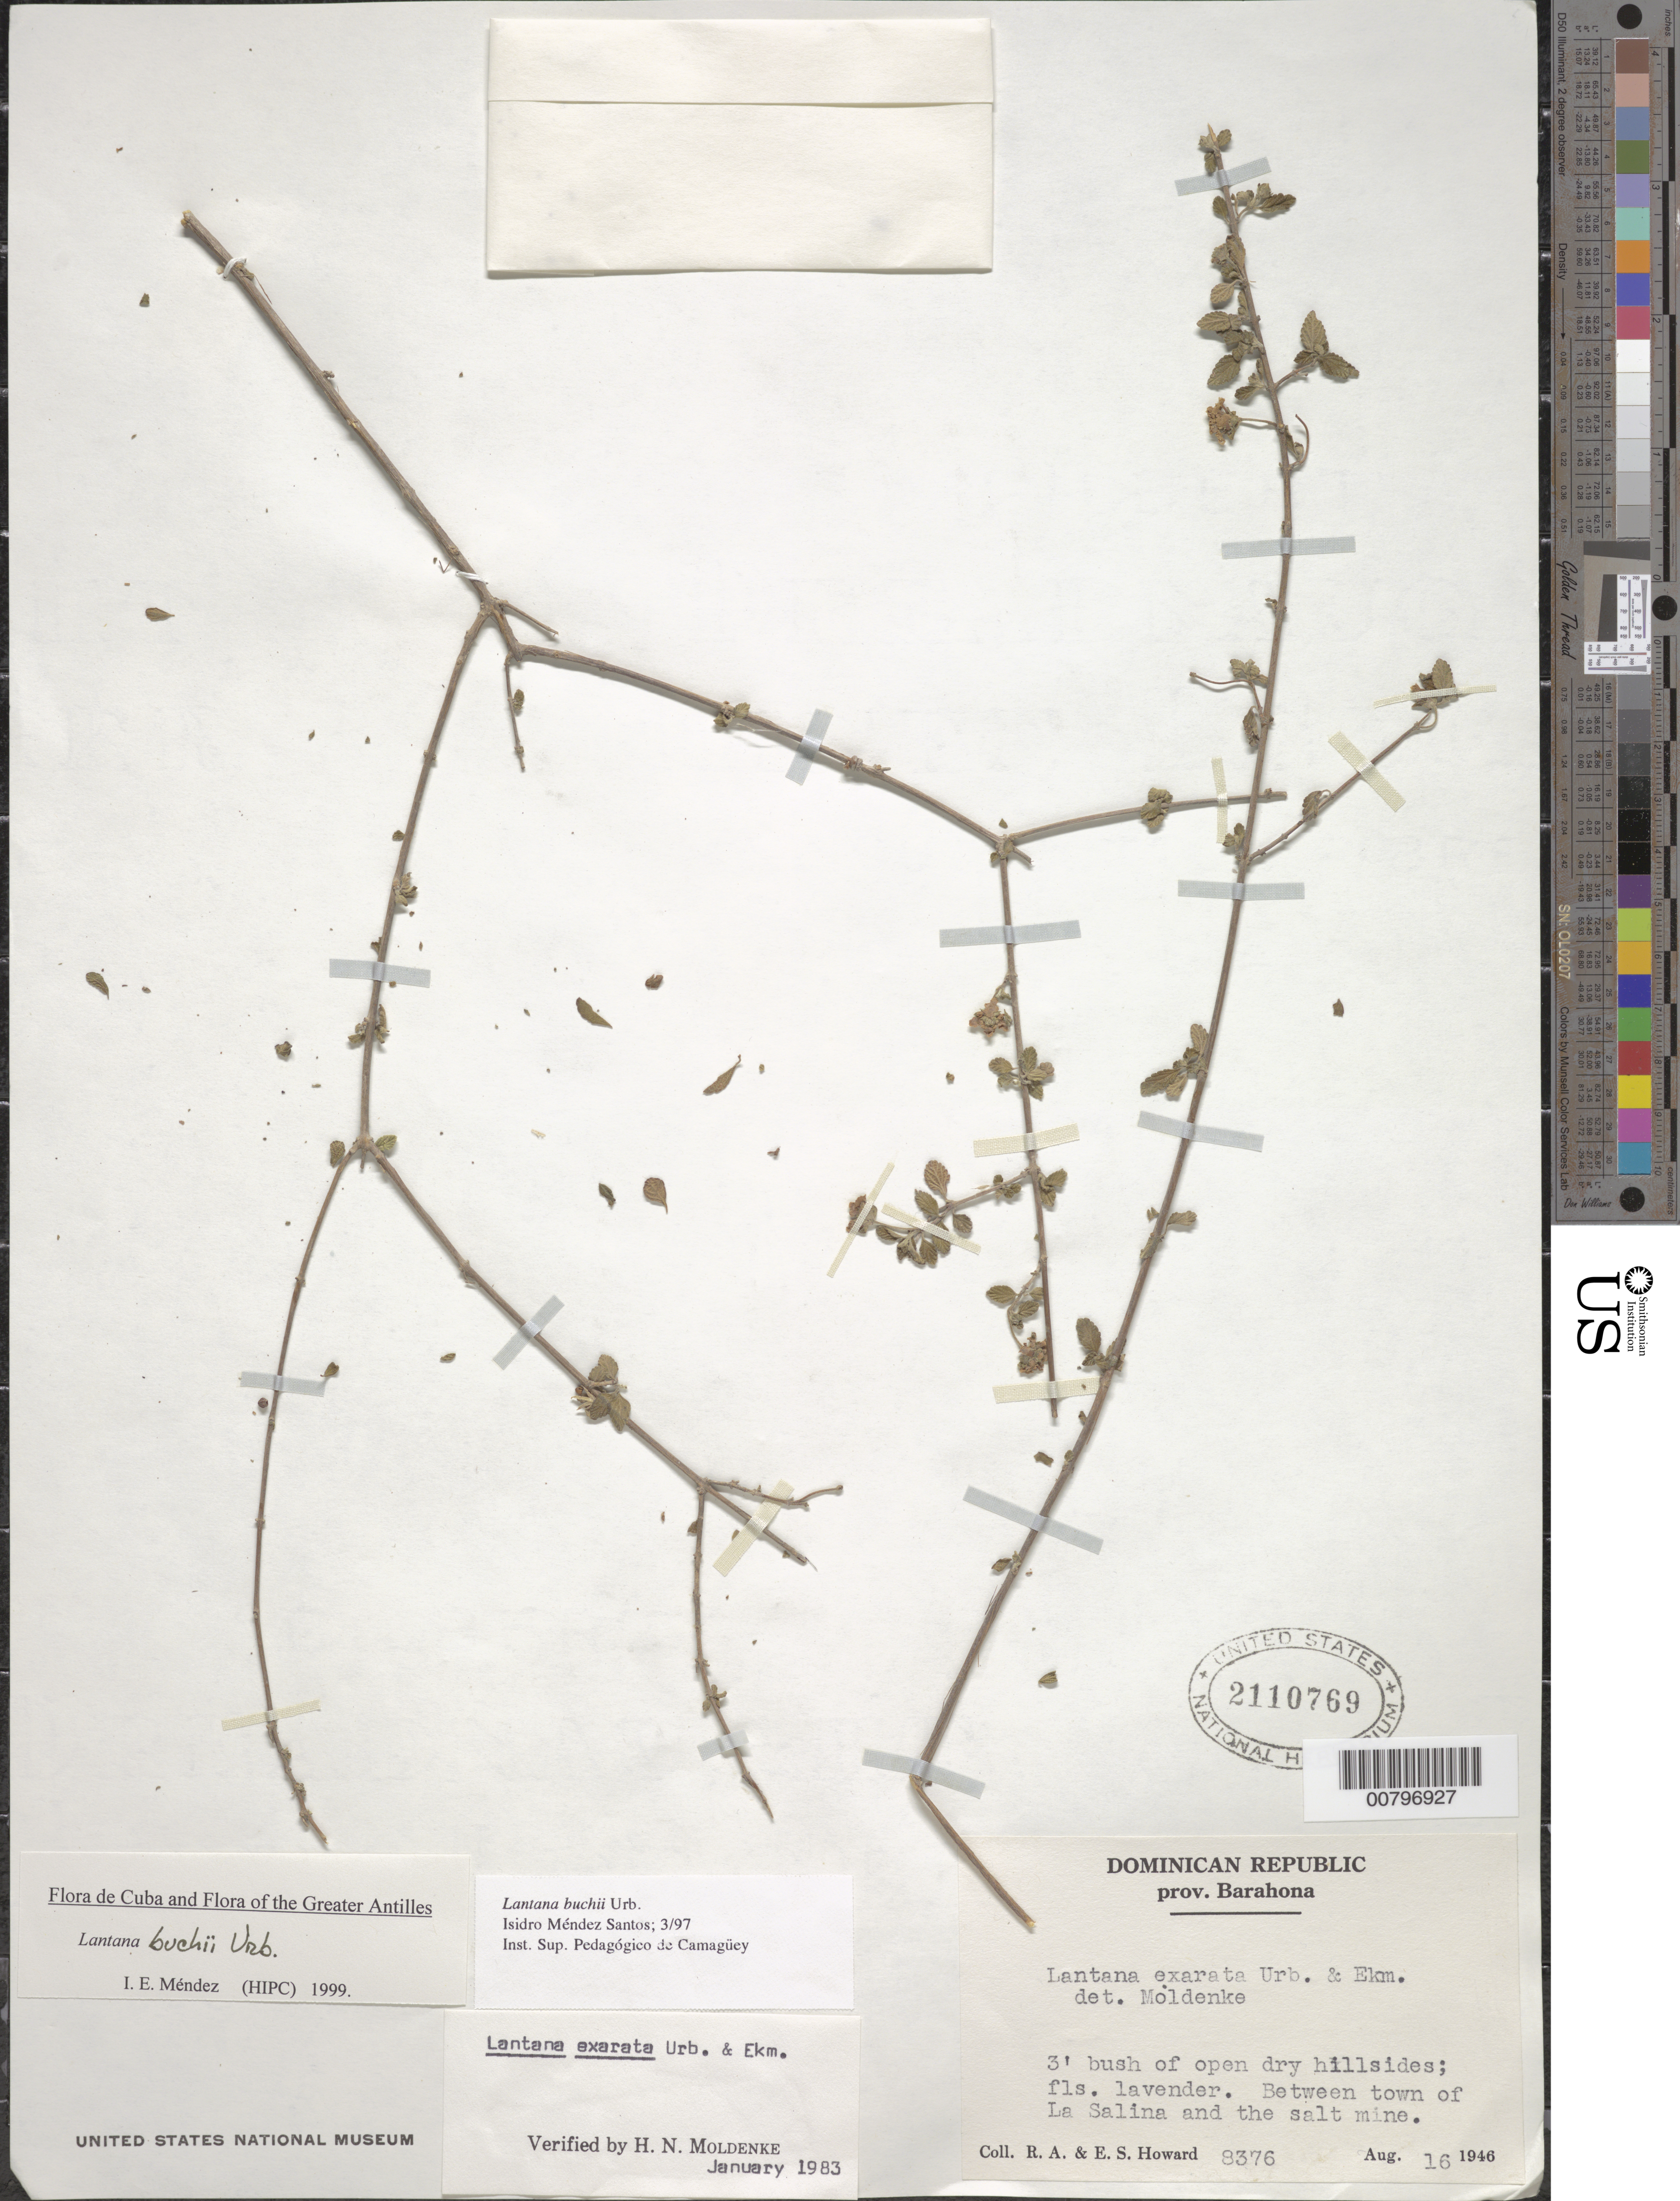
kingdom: Plantae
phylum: Tracheophyta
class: Magnoliopsida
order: Lamiales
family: Verbenaceae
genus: Lantana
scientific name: Lantana buchii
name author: Urb.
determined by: Méndez, Isidro E., (HIPC)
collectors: R. A. Howard & E. S. Howard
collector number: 8376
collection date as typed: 16 Aug 1946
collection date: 1946-08-16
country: Dominican Republic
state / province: Barahona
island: Hispaniola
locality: Between townof La Salina and the salt mine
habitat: Open dry hillsides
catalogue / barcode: US 2110769